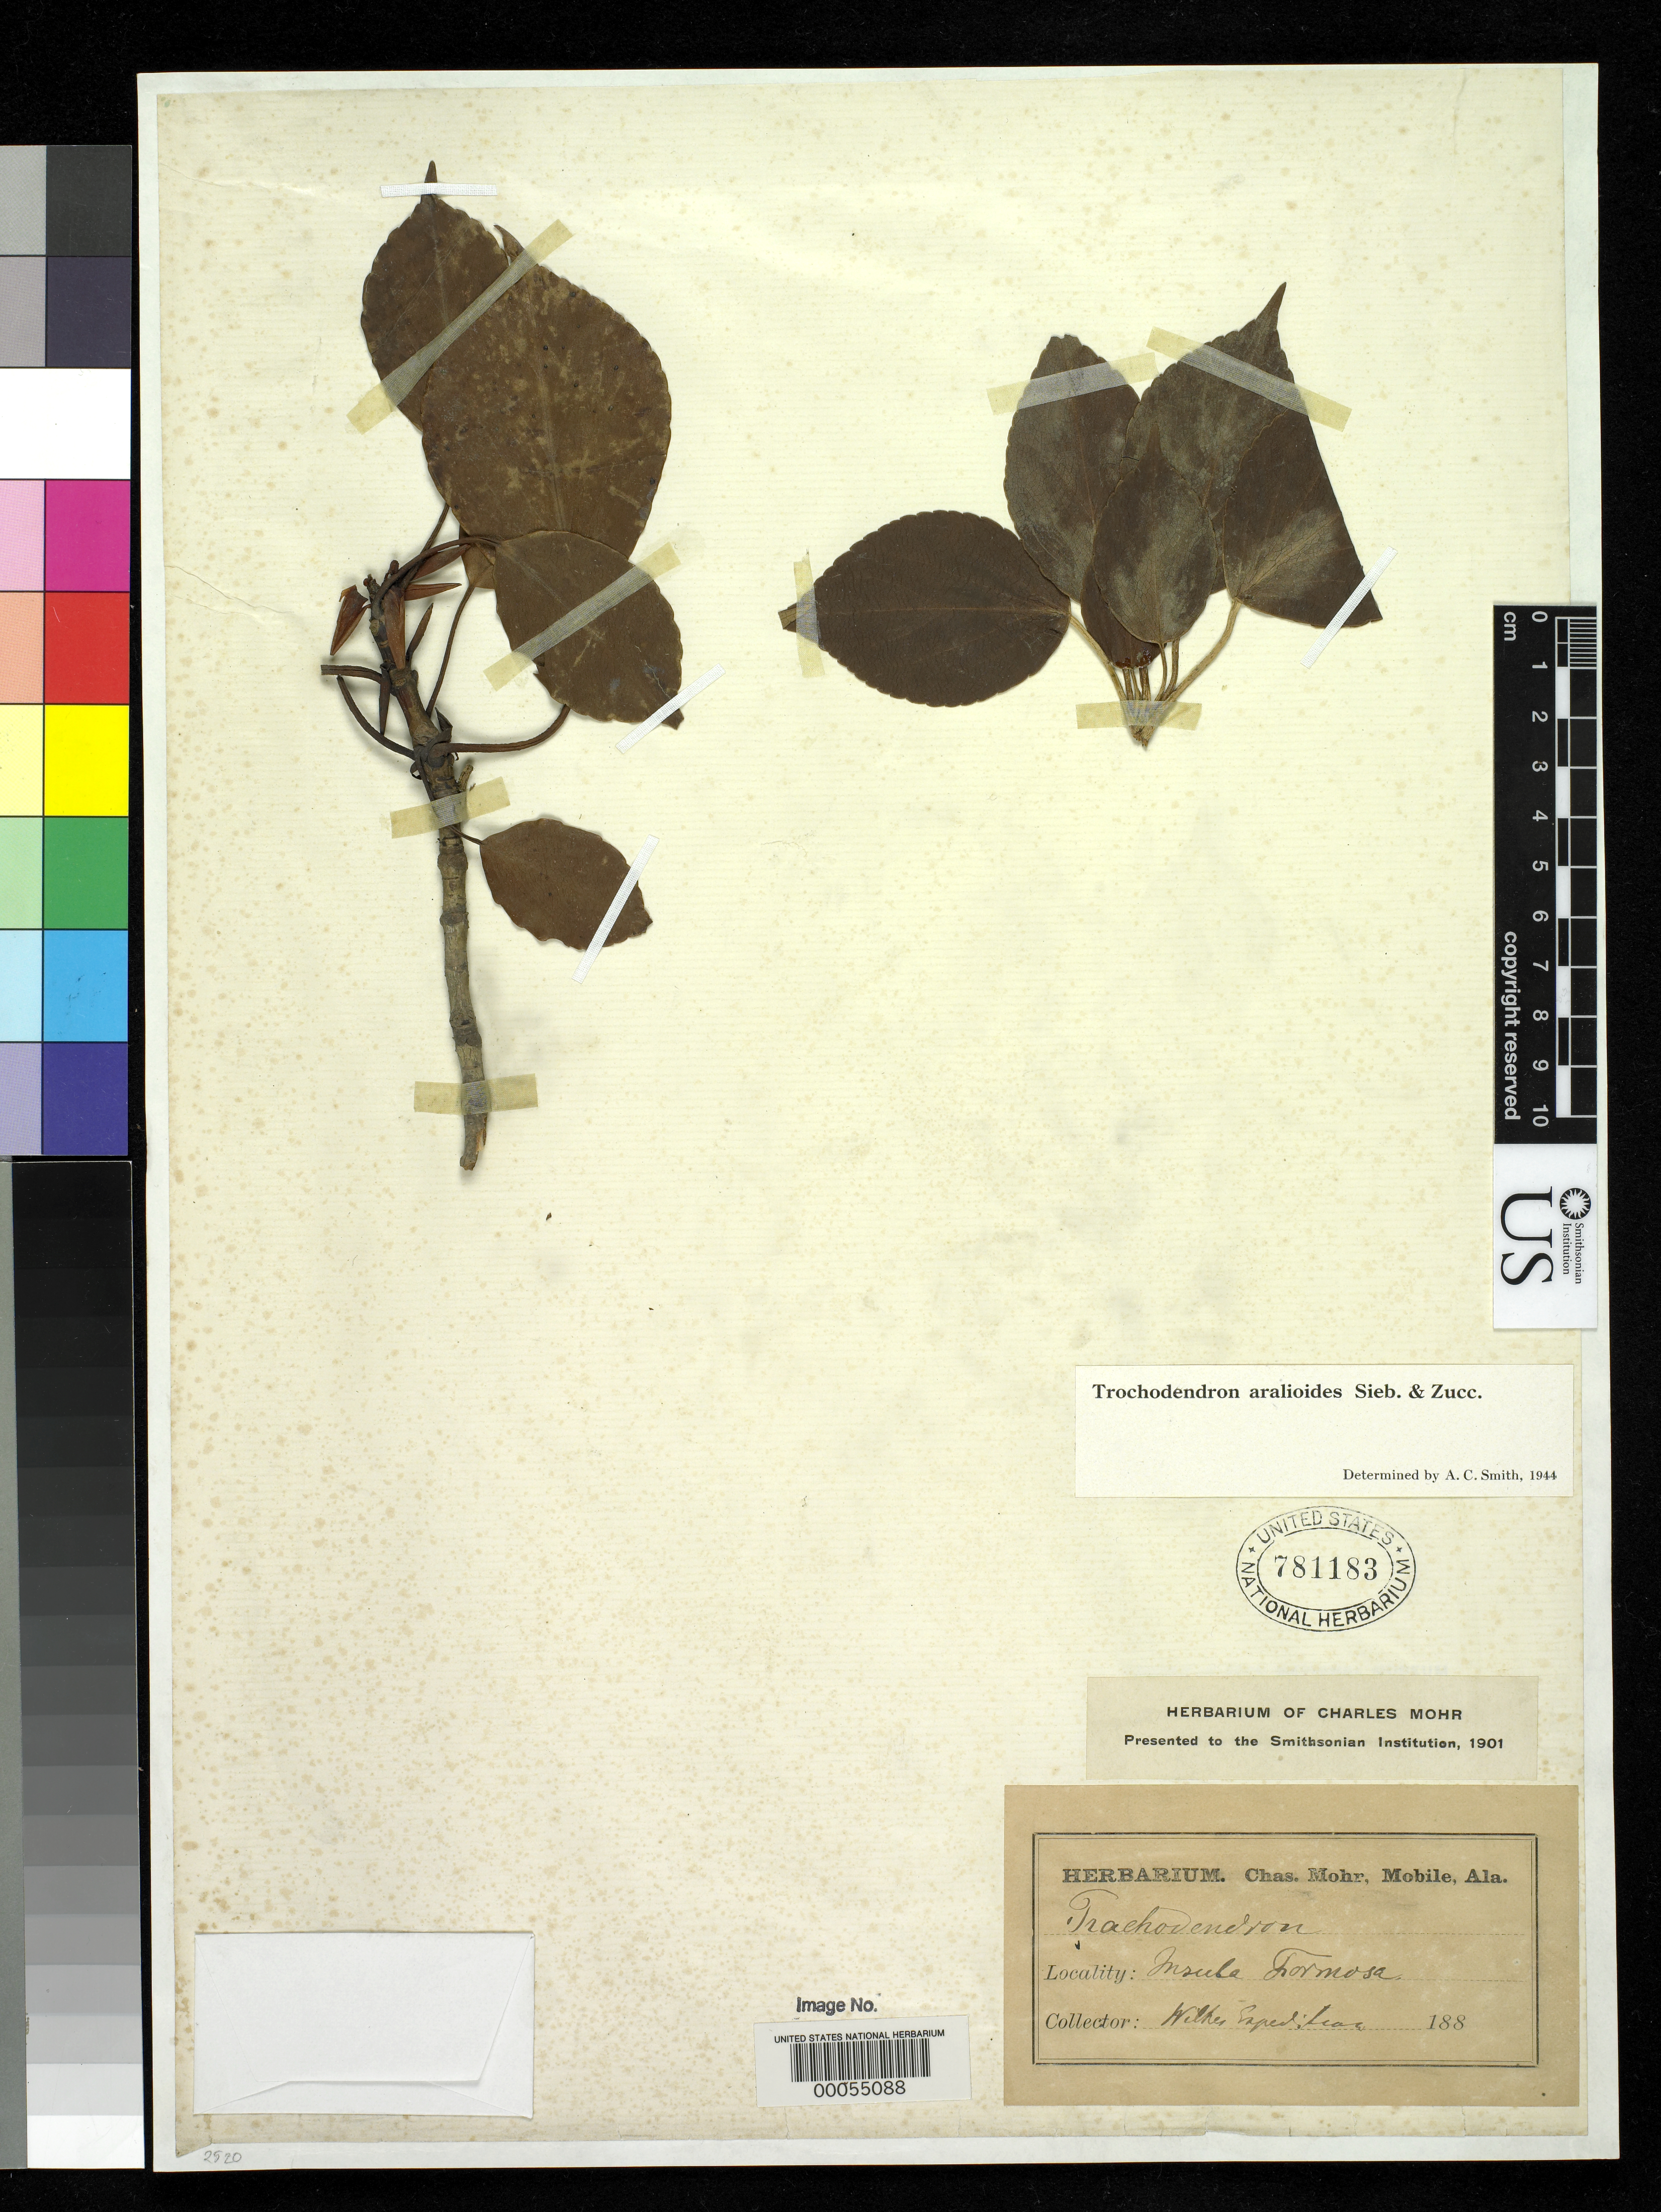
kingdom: Plantae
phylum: Tracheophyta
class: Magnoliopsida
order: Trochodendrales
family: Trochodendraceae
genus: Trochodendron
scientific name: Trochodendron aralioides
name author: Siebold & Zucc.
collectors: Wilkes Explor. Exped.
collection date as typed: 188-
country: Taiwan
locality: Insula formosa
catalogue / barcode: US 781183